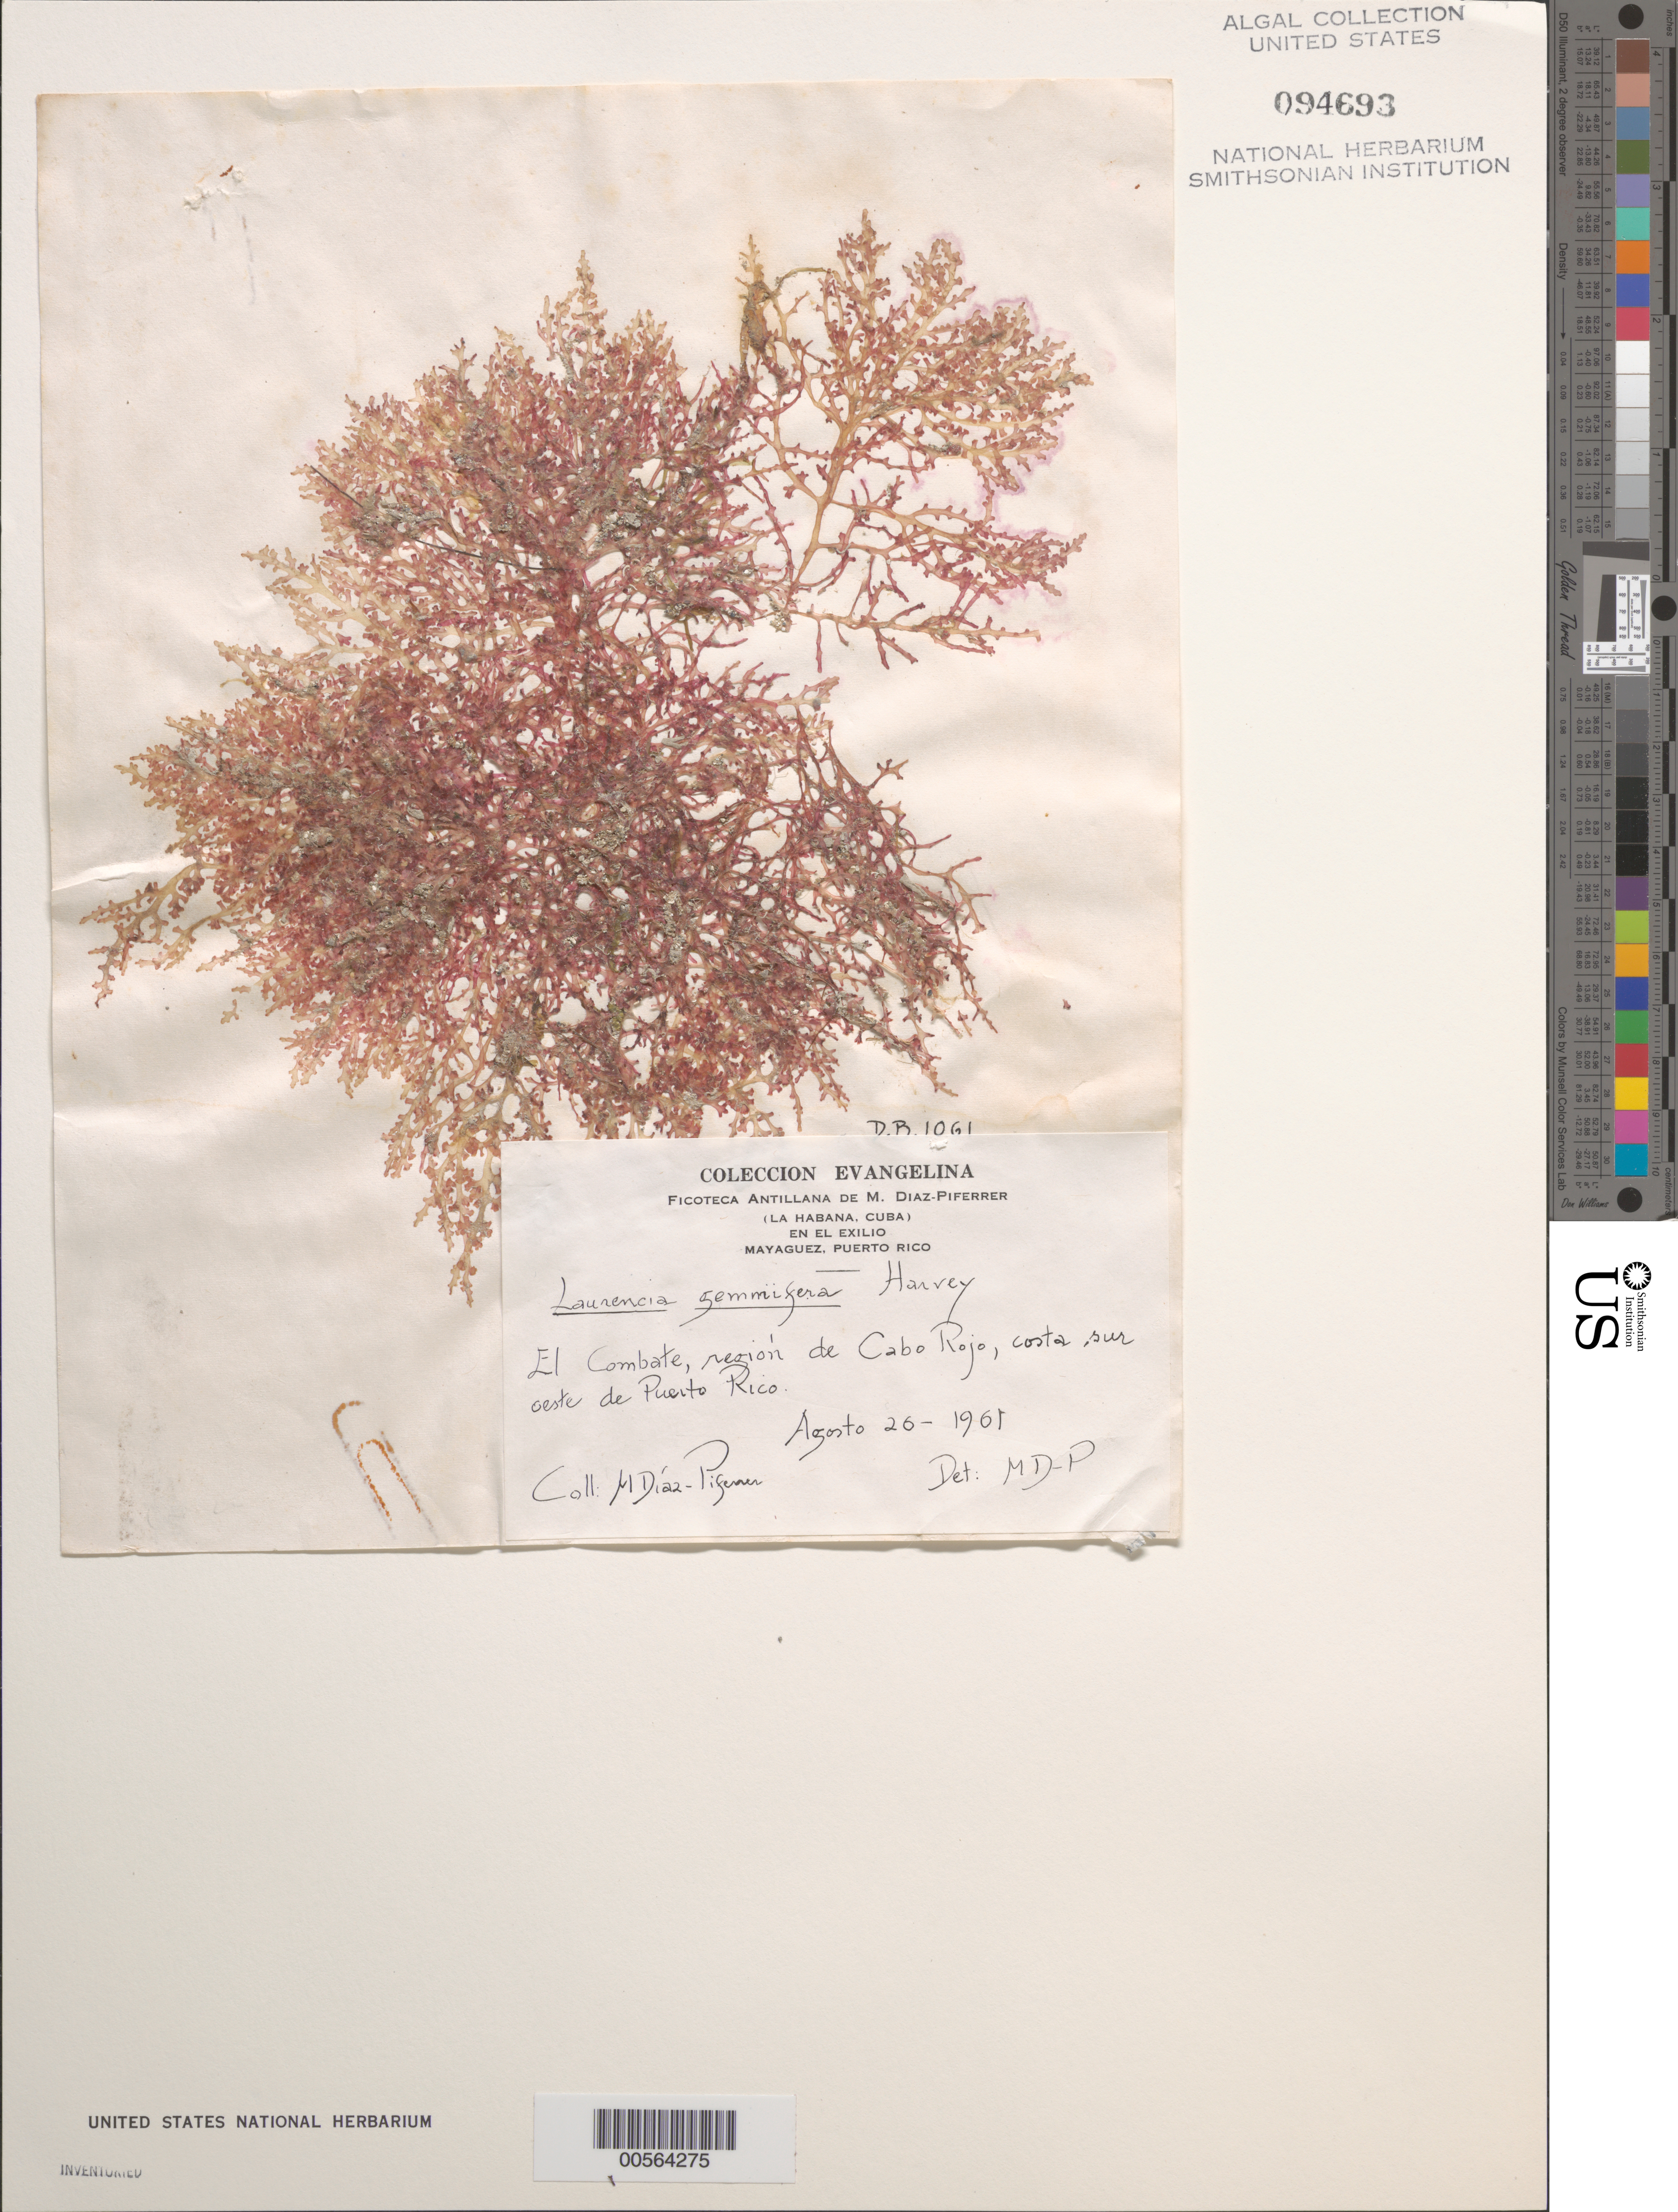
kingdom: Plantae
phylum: Rhodophyta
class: Florideophyceae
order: Ceramiales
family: Rhodomelaceae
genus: Yuzurua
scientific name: Yuzurua poiteaui var. gemmifera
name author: (Harvey) M.J. Wynne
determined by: Algae name updating Project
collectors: M. Diaz-Piferrer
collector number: Db-1061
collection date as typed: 26 Aug 1961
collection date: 1961-08-26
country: Puerto Rico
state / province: Cabo Rojo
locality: El combate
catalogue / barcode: US 94693